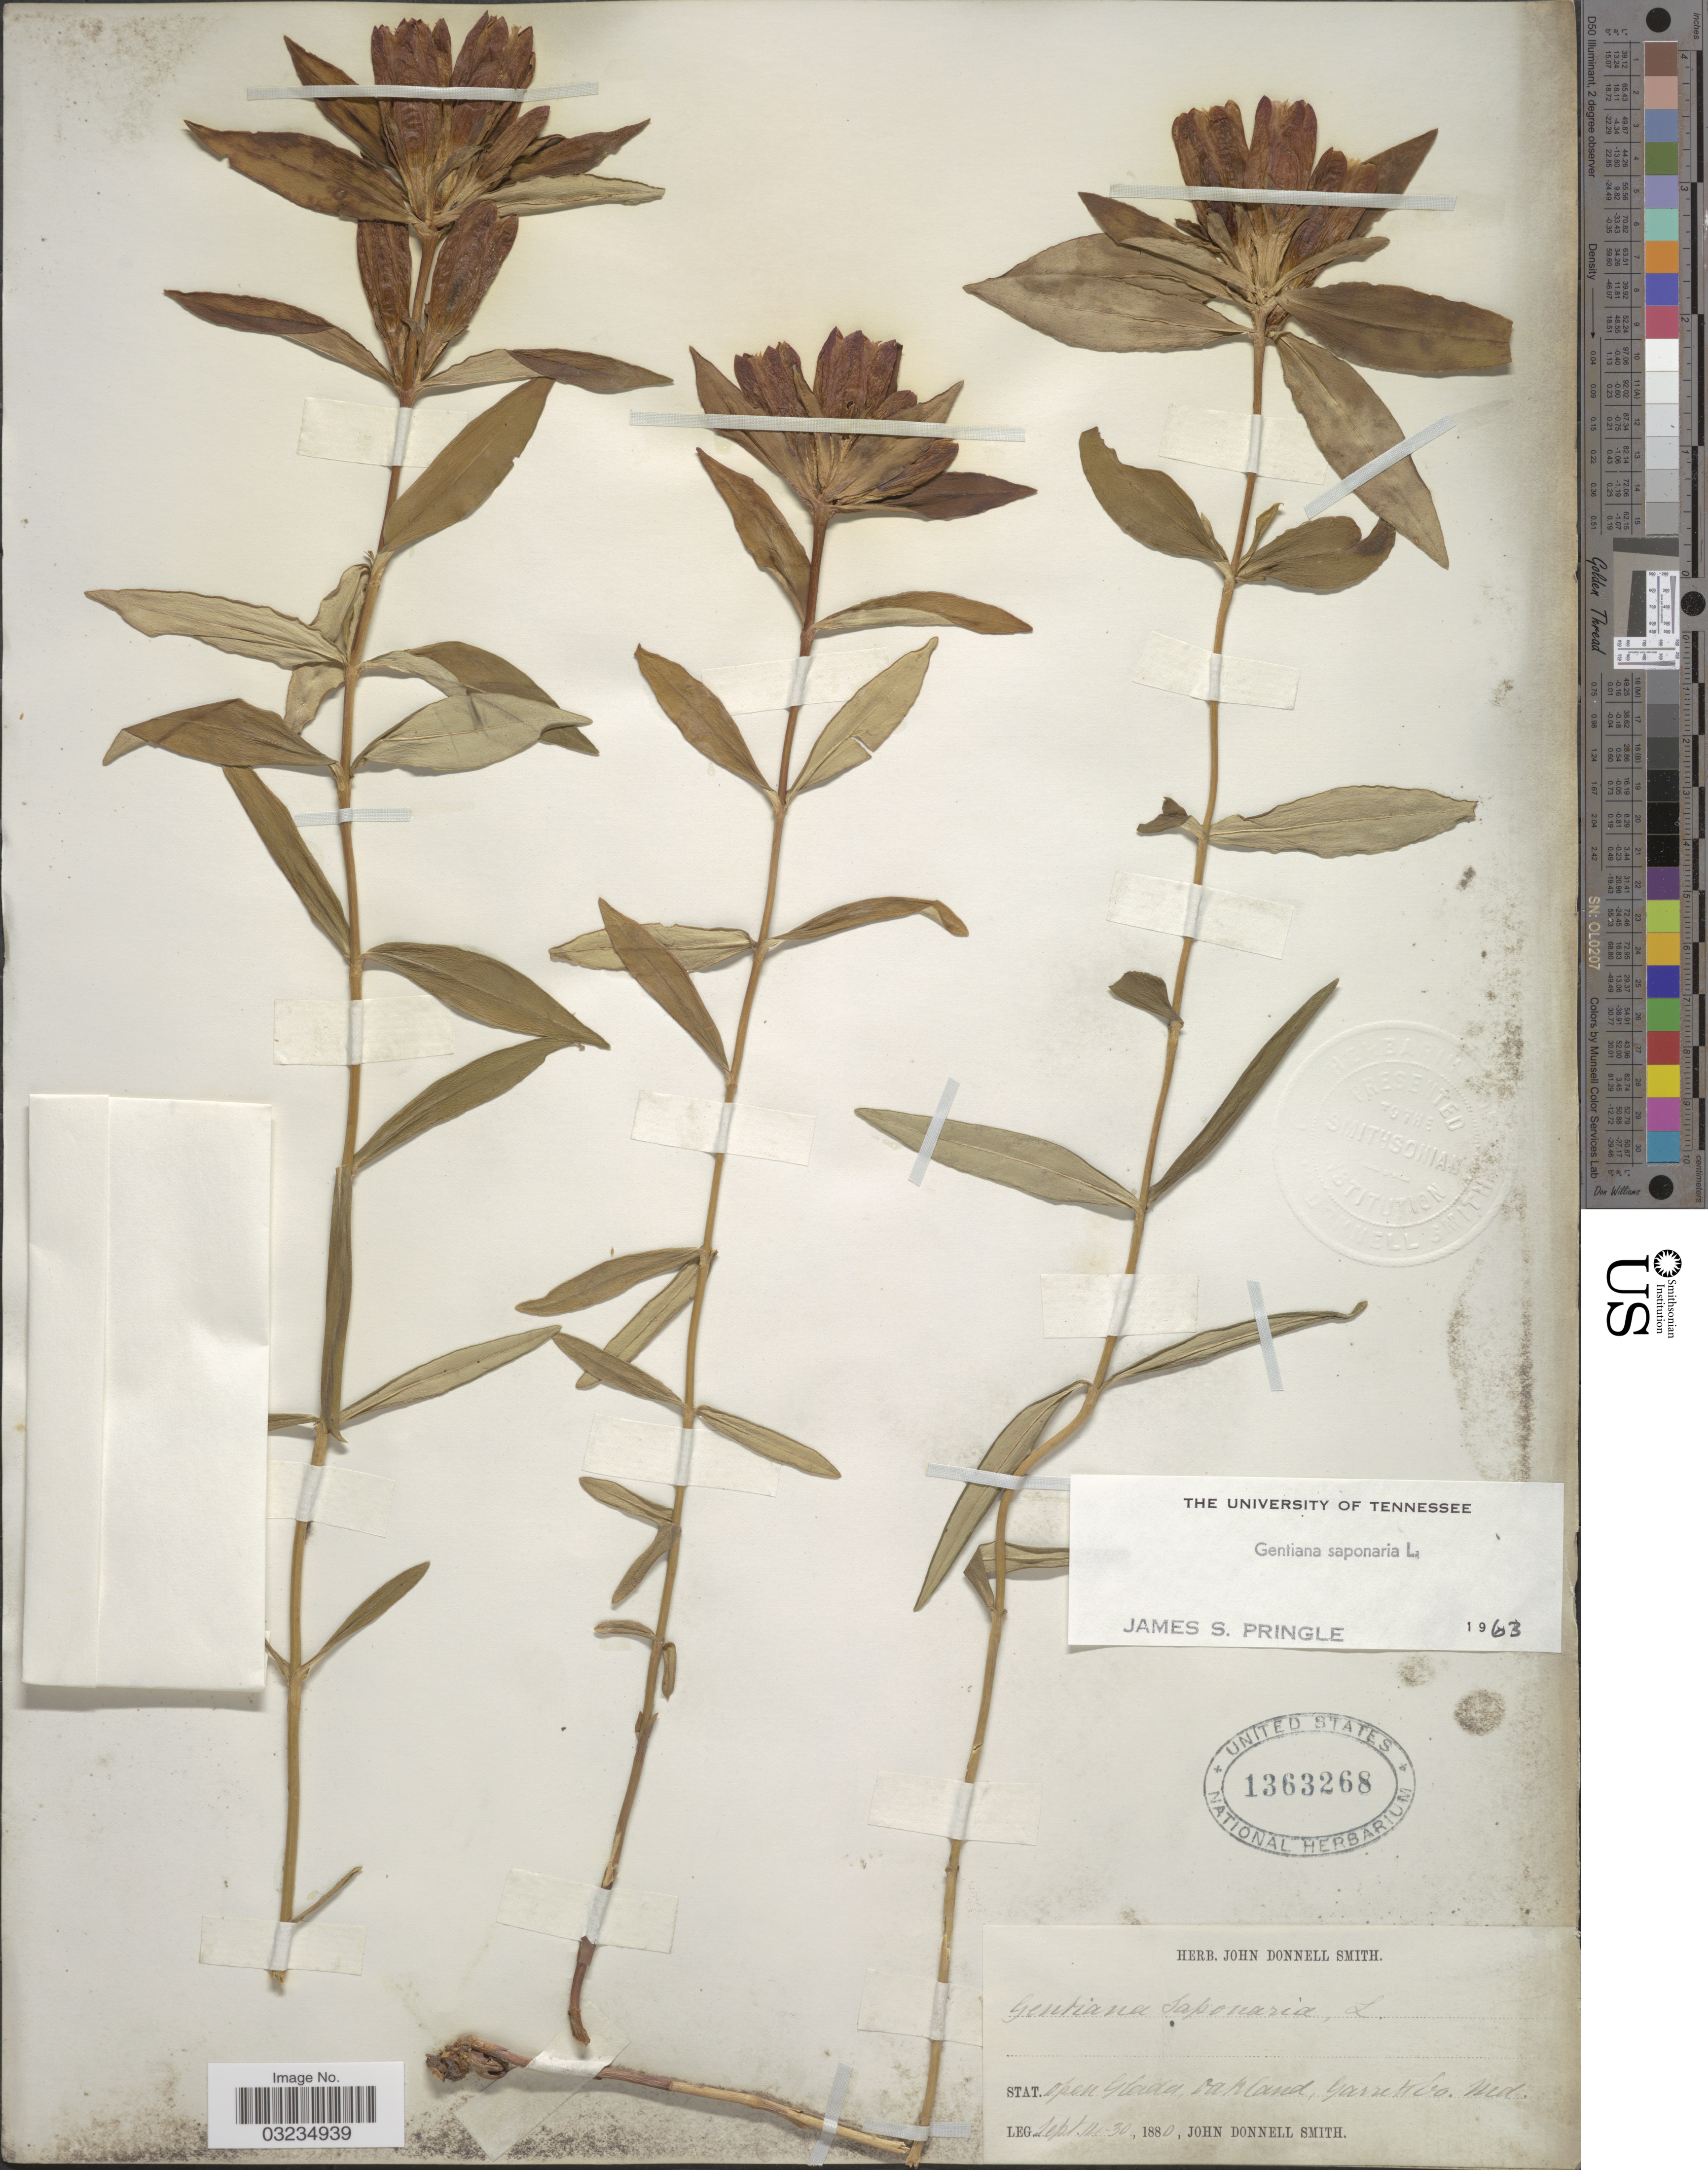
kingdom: Plantae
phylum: Tracheophyta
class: Magnoliopsida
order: Gentianales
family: Gentianaceae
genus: Gentiana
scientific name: Gentiana saponaria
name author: L.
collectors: J. Donnell Smith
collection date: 1880-09-14/1880-09-30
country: United States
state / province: Maryland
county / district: Garrett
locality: Stat. Open Glades,Oakland, Garrett Co.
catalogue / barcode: US 1363268